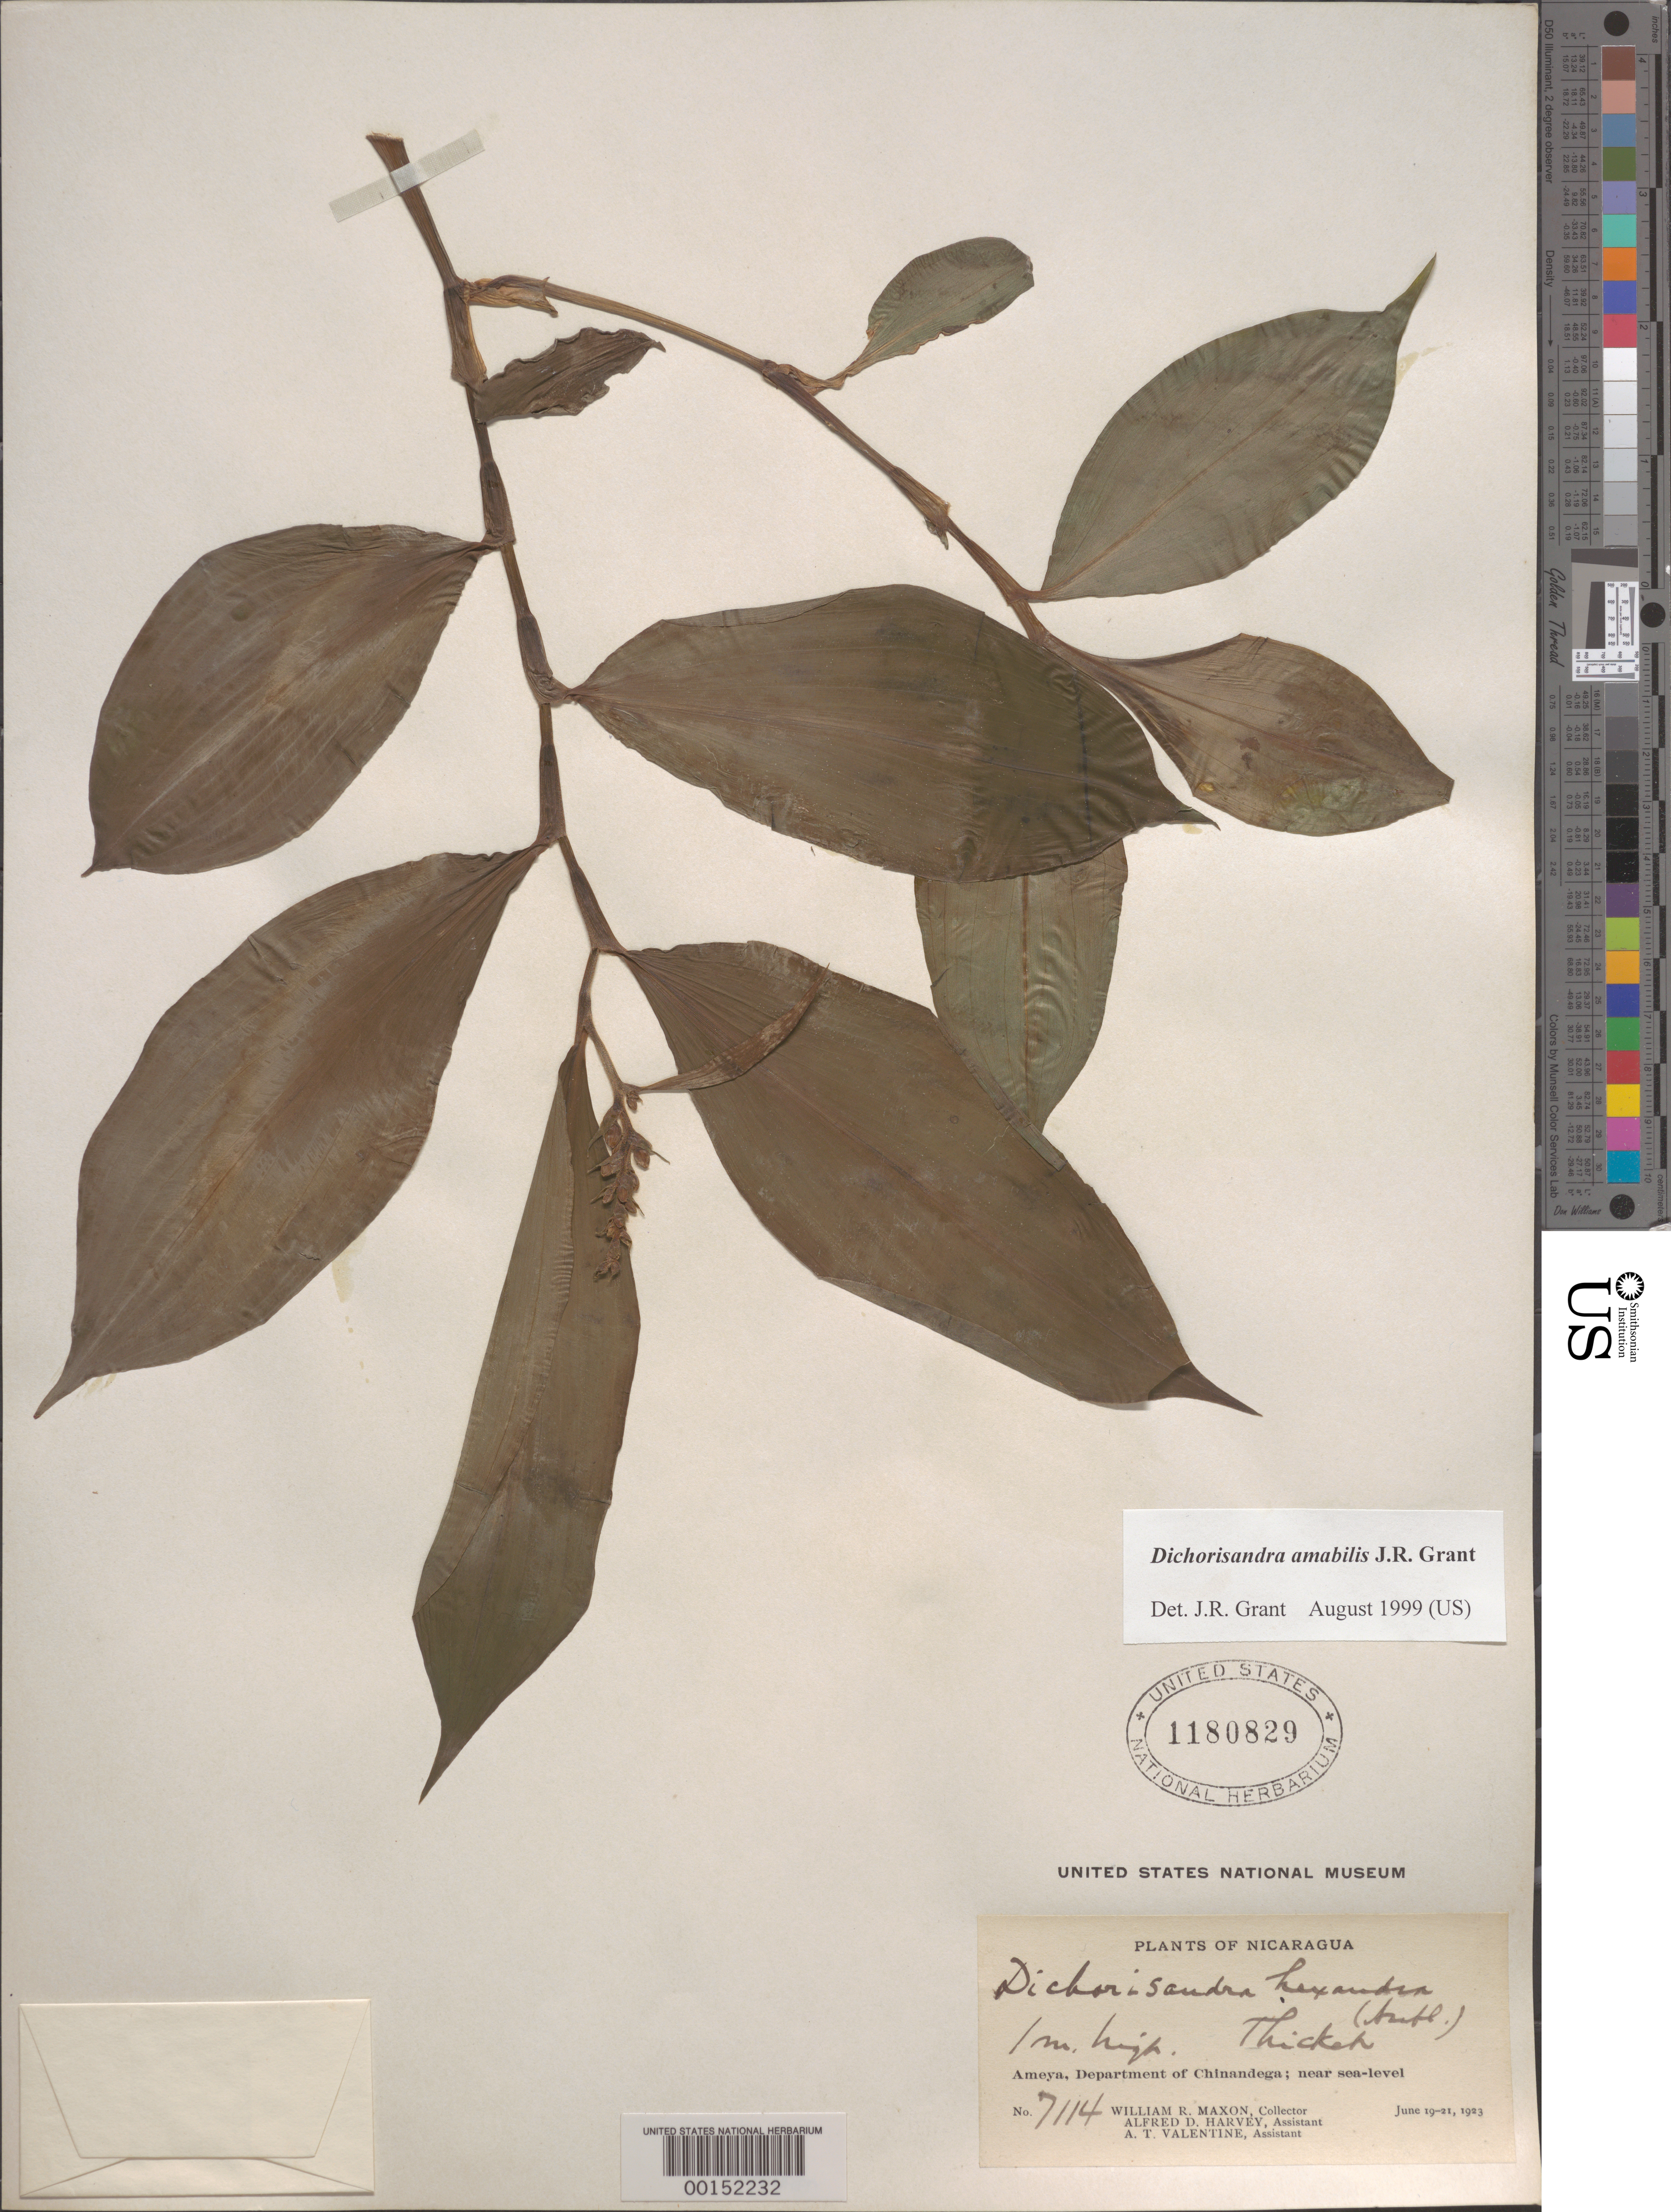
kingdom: Plantae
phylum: Tracheophyta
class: Liliopsida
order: Commelinales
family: Commelinaceae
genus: Dichorisandra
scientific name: Dichorisandra hexandra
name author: (Aubl.) Standl.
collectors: W. R. Maxon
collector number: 7114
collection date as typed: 19 Jun 1923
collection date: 1923-06-19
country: Nicaragua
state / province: Chinandega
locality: Ameya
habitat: Thicket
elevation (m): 10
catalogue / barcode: US 1180829